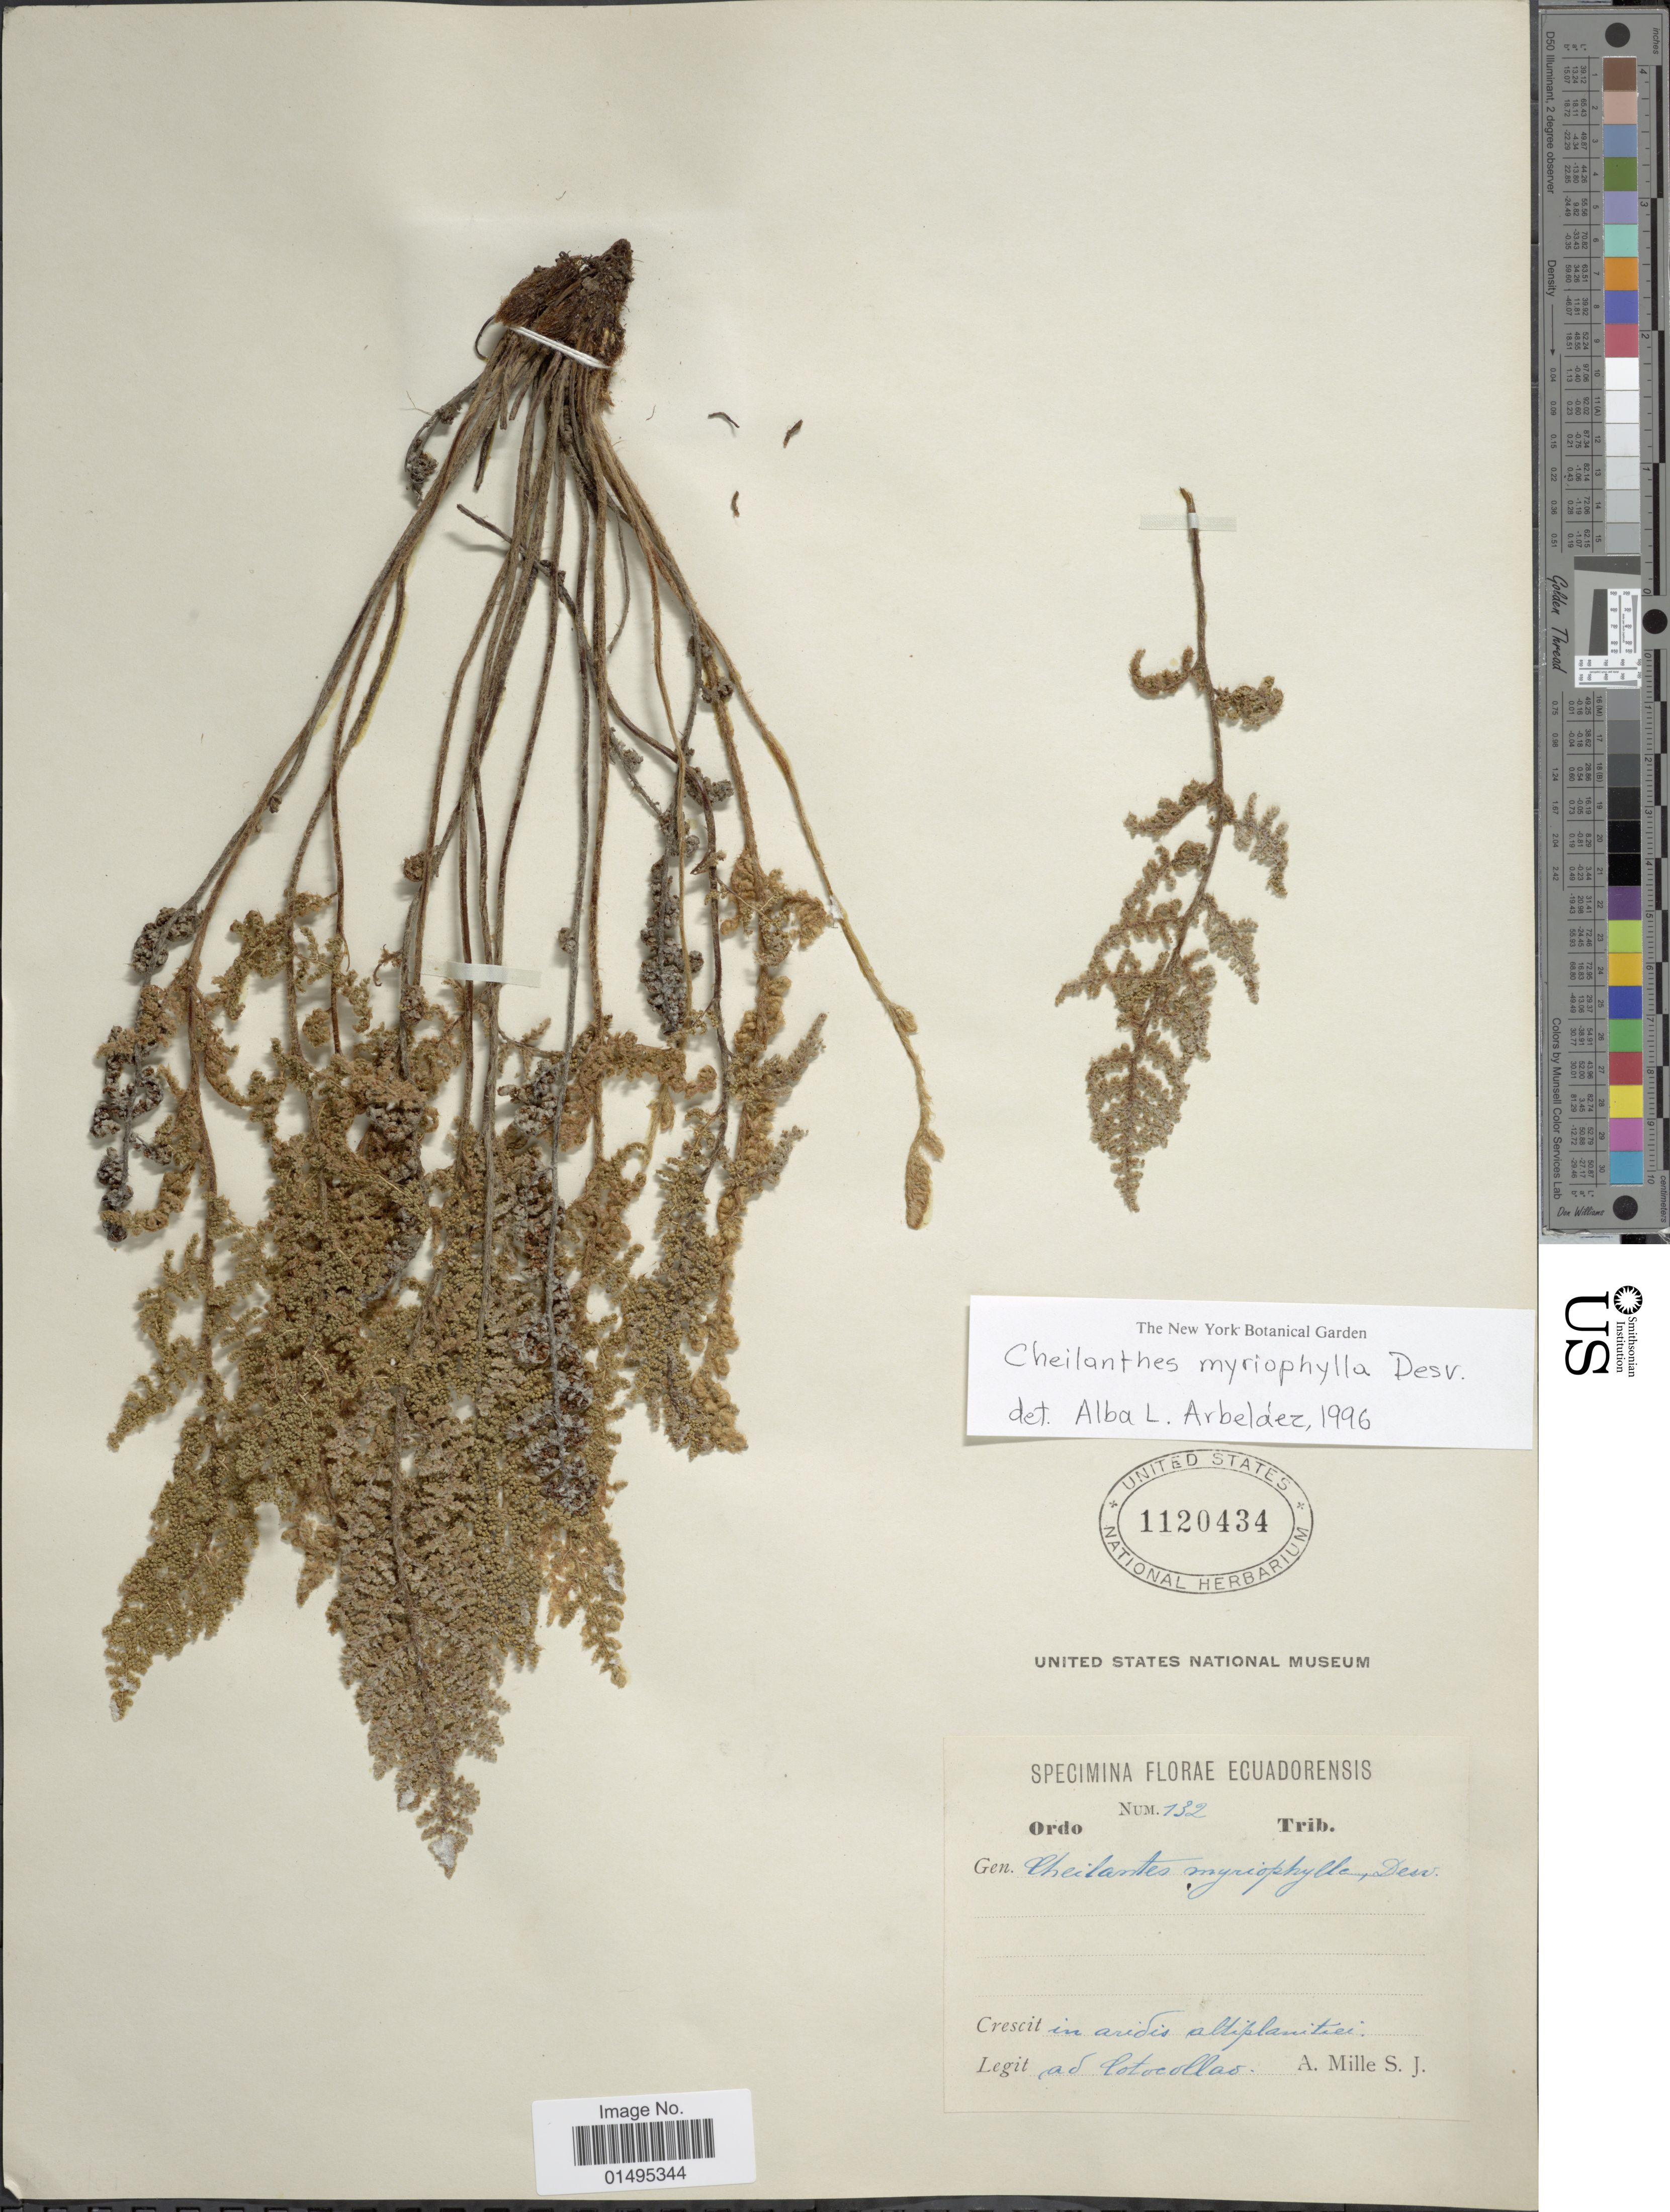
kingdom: Plantae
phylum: Tracheophyta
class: Polypodiopsida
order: Polypodiales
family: Pteridaceae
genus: Myriopteris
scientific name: Myriopteris myriophylla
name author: (Desv.) J. Sm.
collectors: A. Mille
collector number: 732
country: Ecuador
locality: Specimina Florae Ecuadorensis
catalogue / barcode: US 1120434